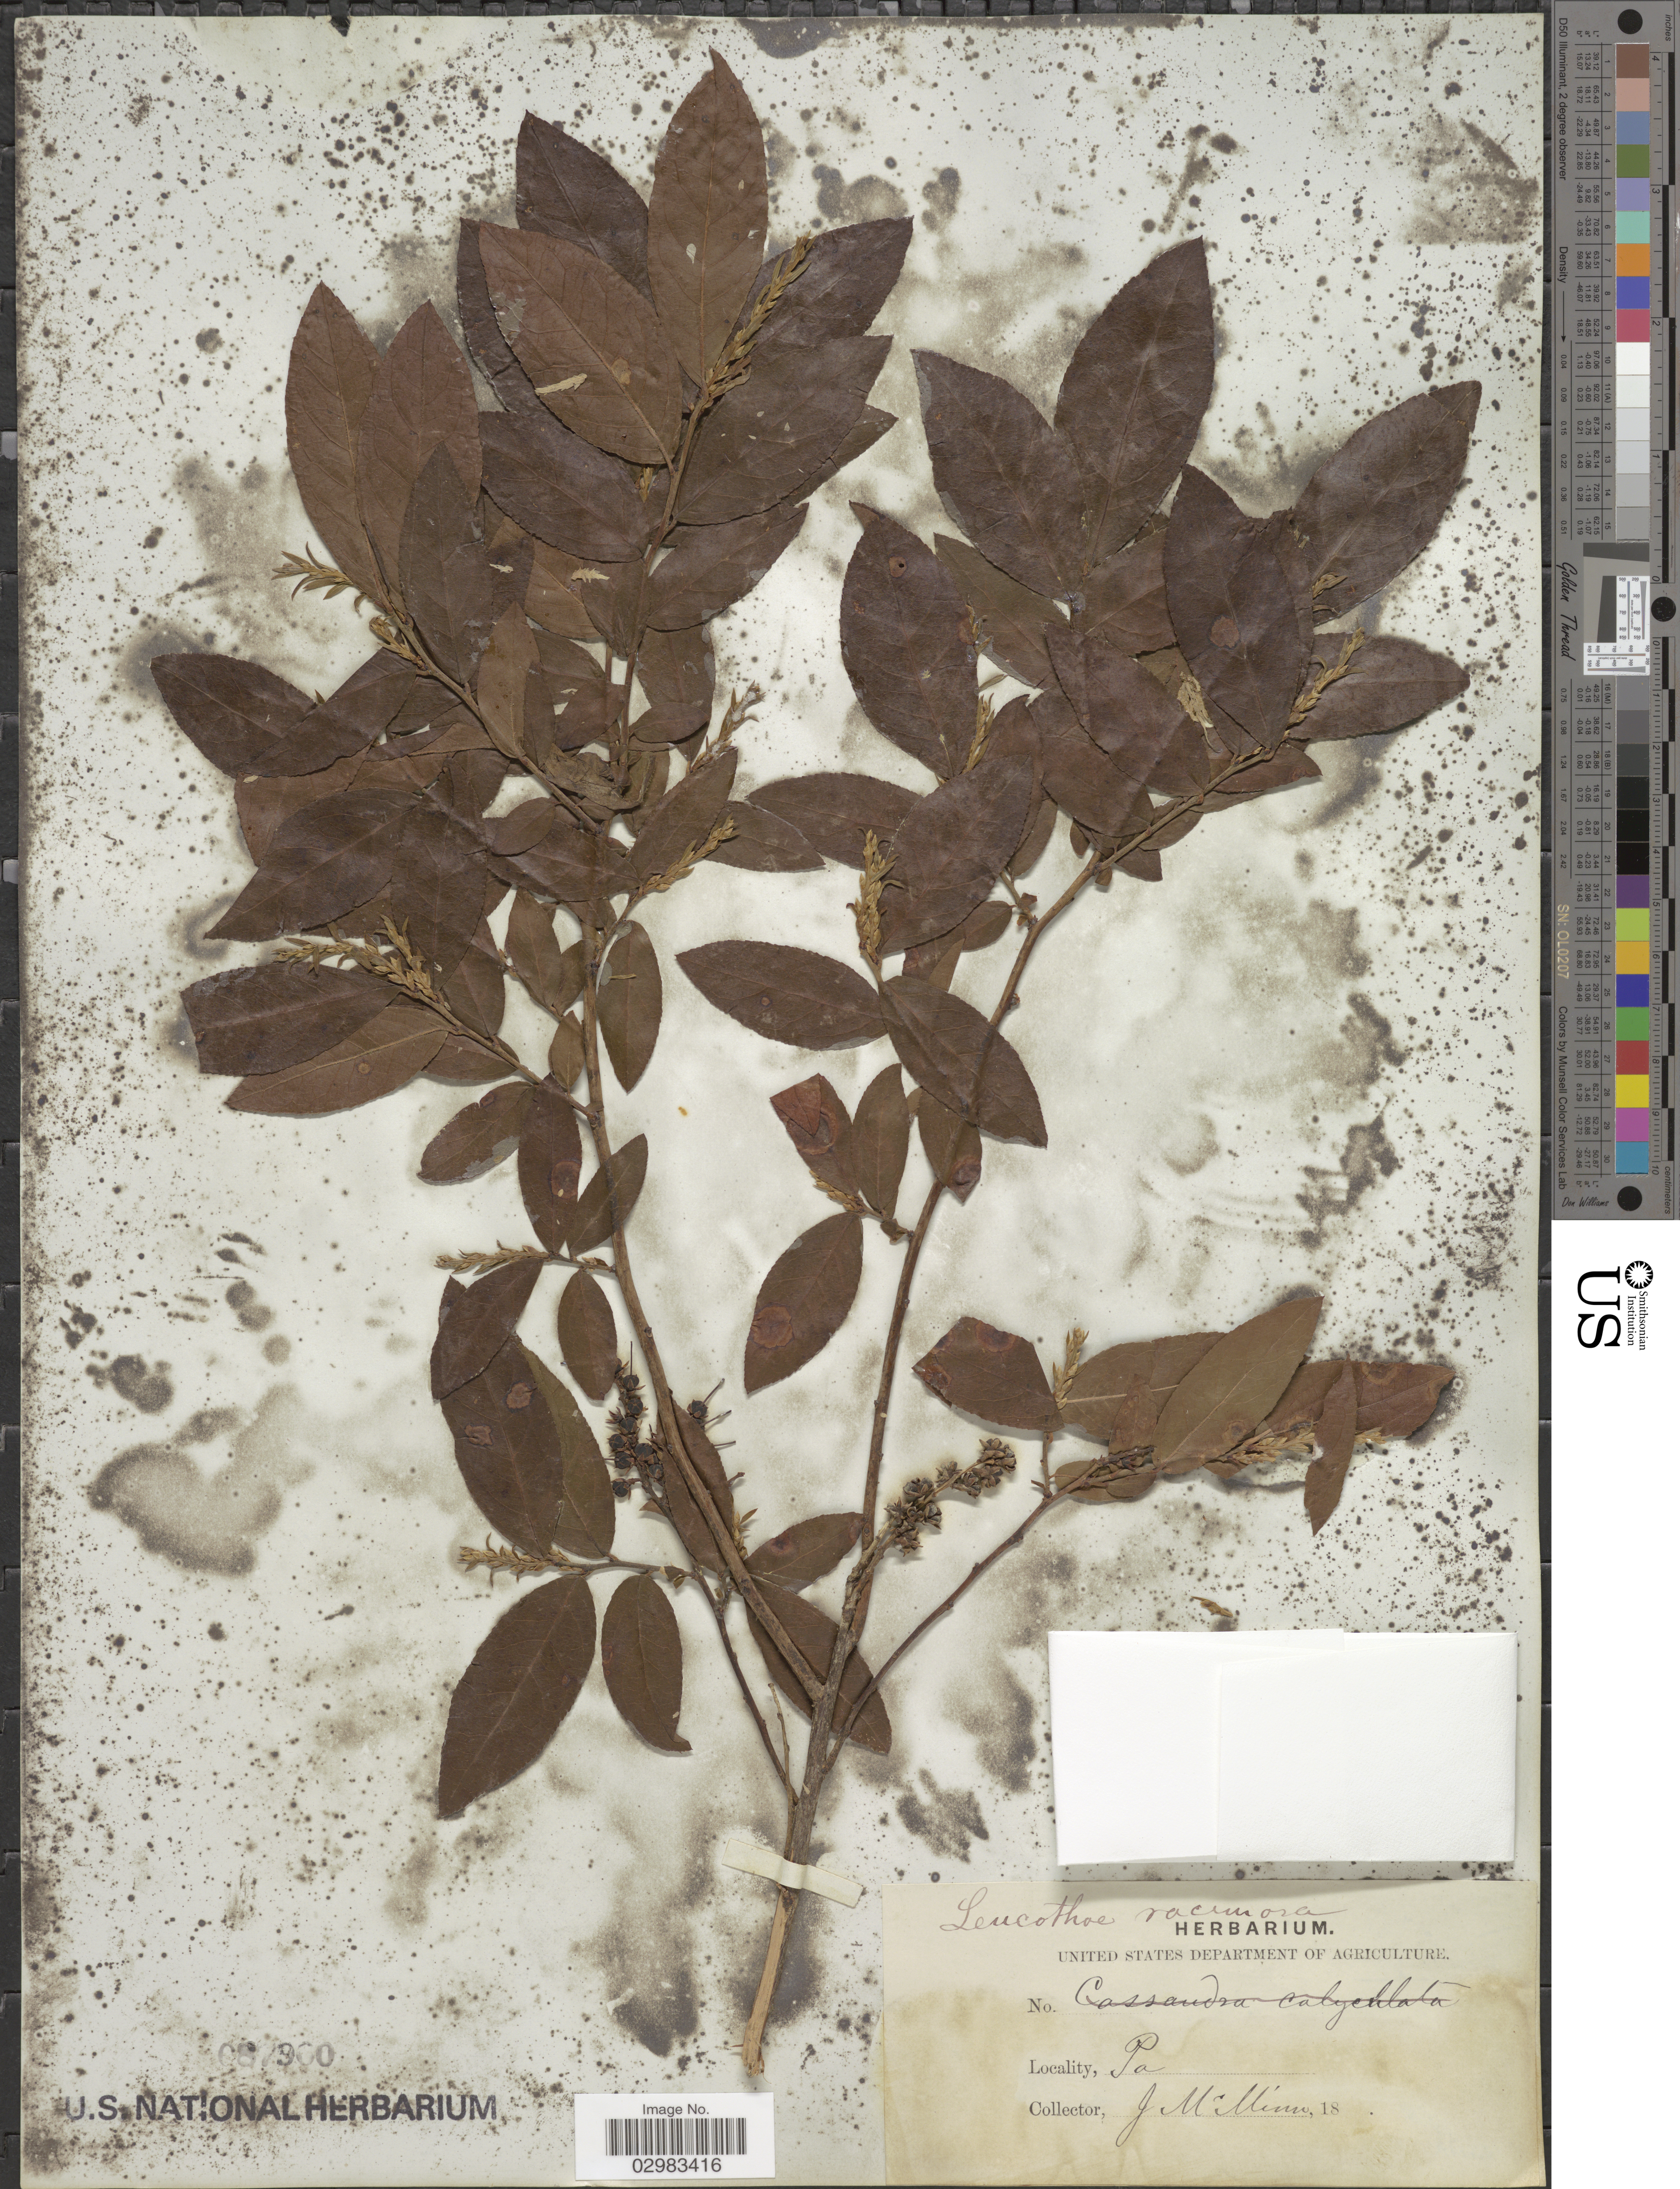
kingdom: Plantae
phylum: Tracheophyta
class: Magnoliopsida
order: Ericales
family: Ericaceae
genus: Leucothoe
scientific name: Leucothoë racemosa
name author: (L.) A. Gray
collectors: J. McMinn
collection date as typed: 18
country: United States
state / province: Pennsylvania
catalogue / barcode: US 87960